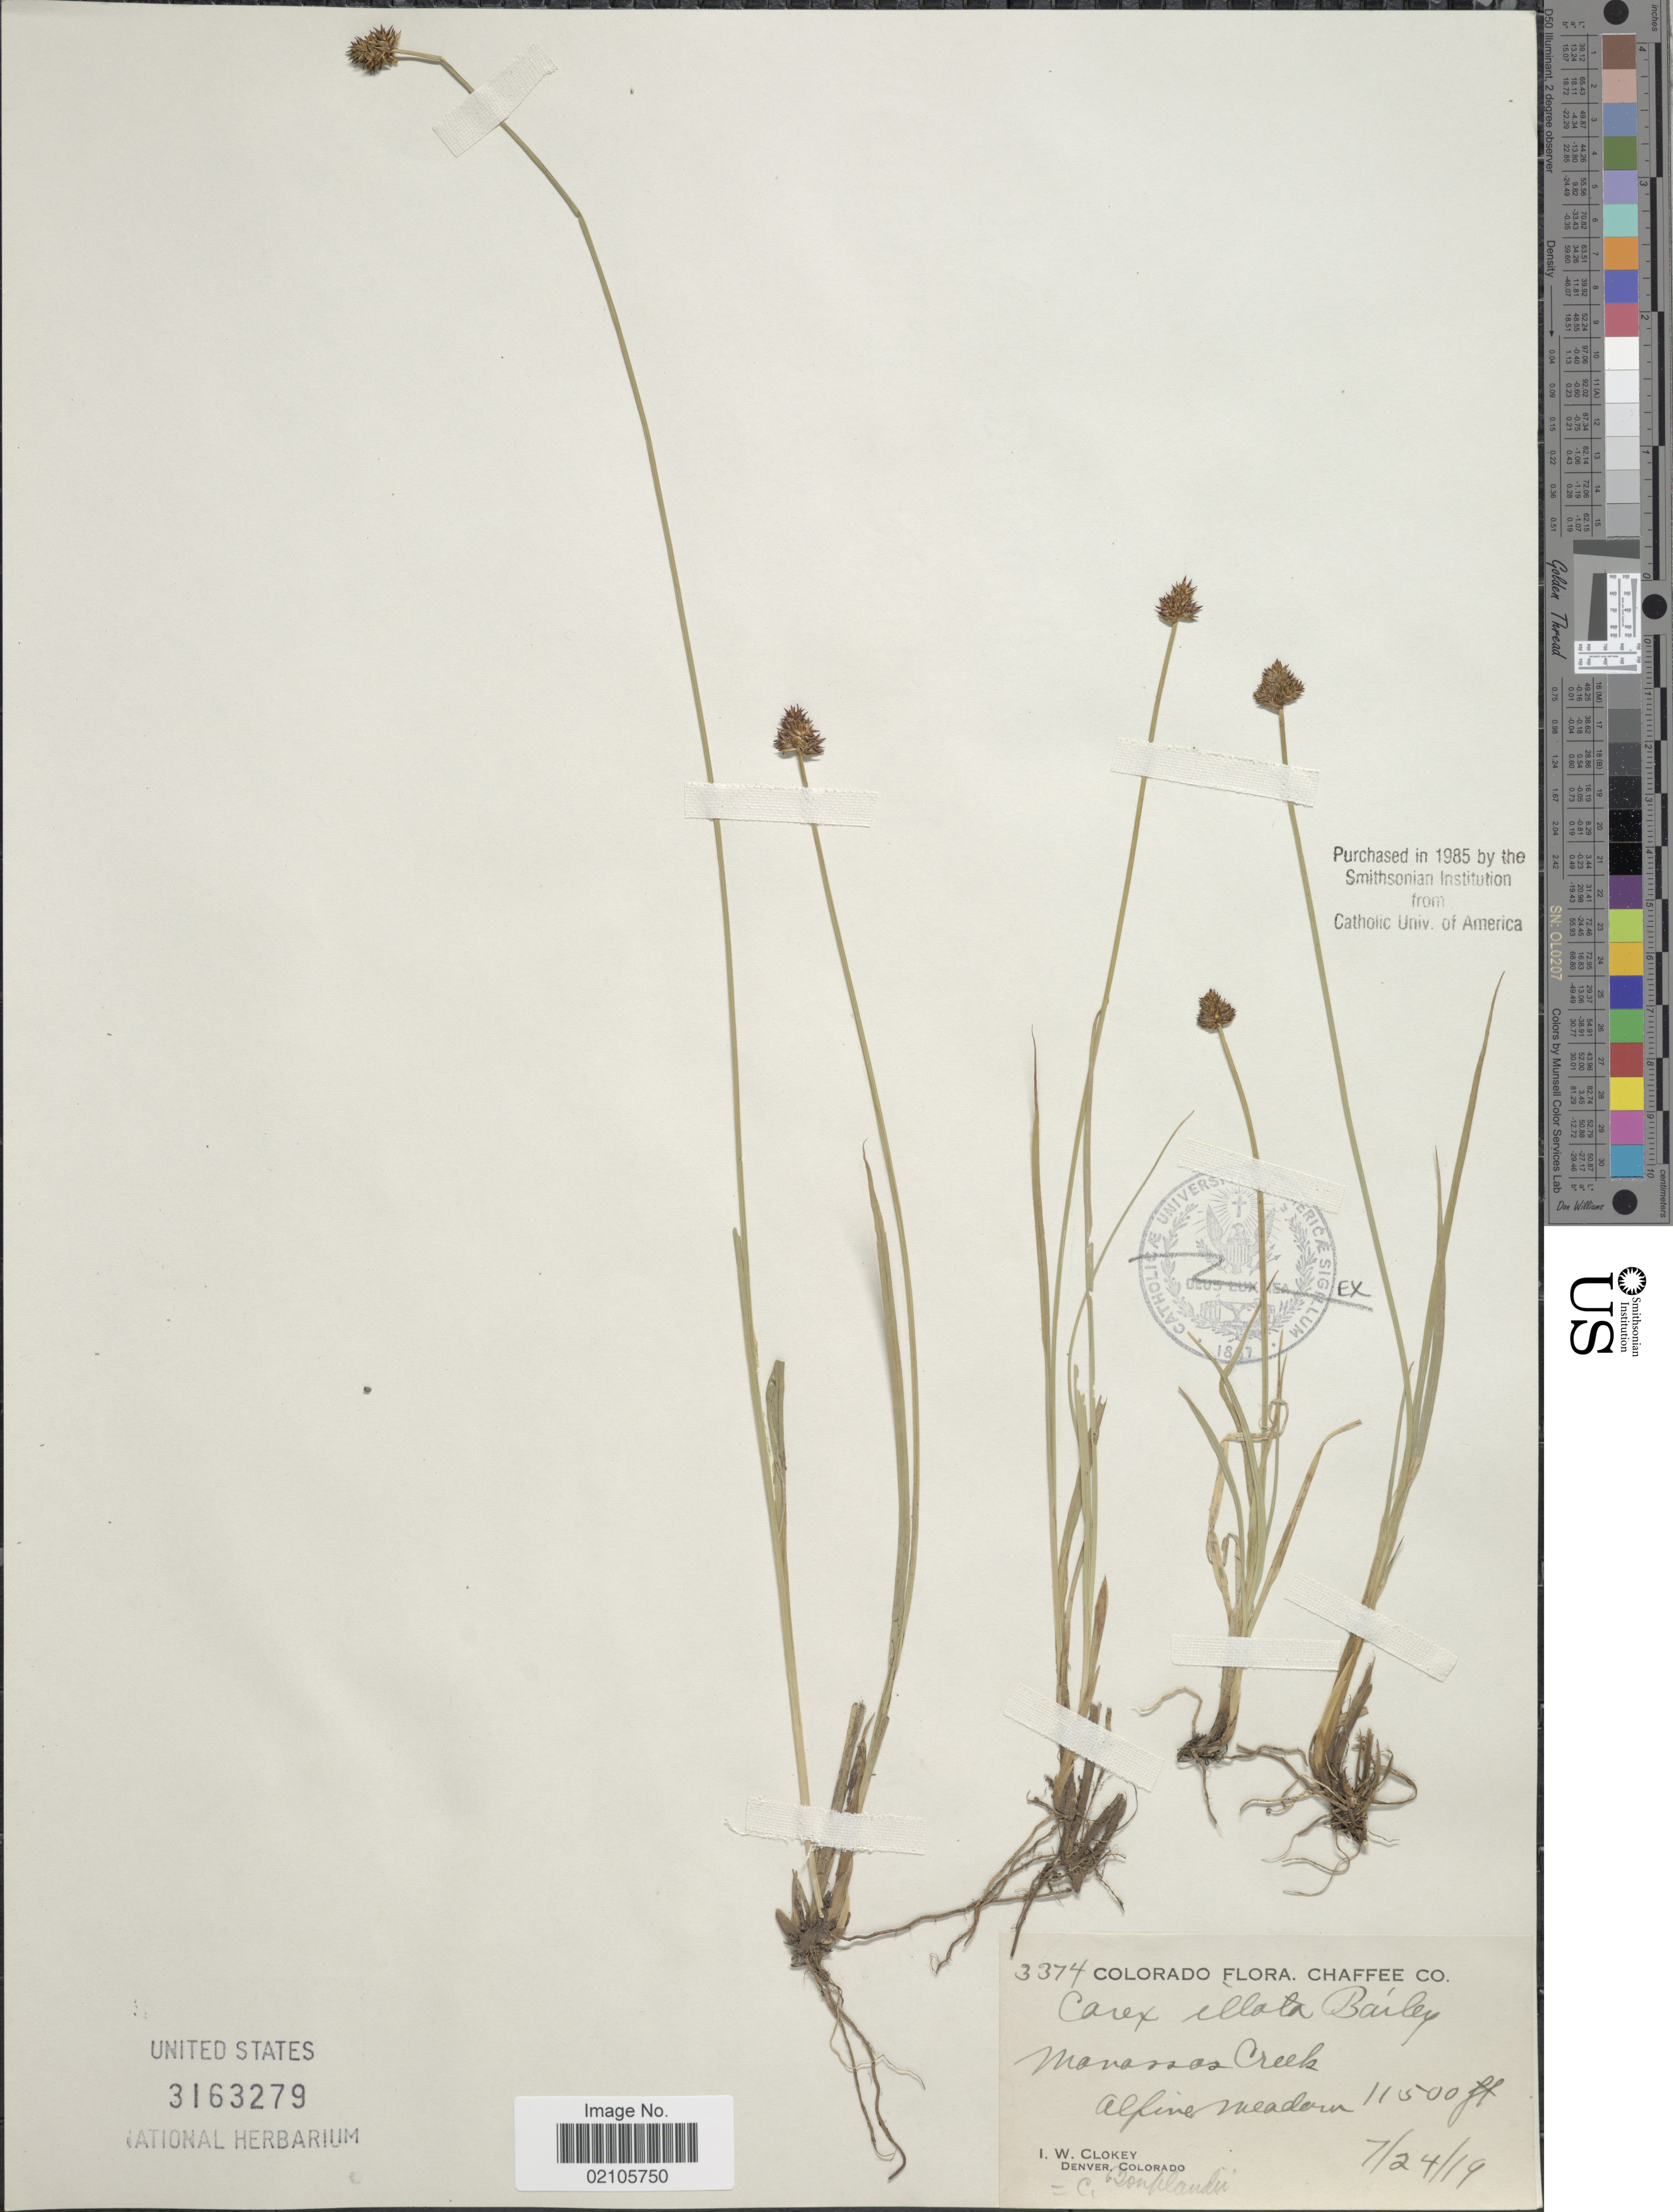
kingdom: Plantae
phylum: Tracheophyta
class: Liliopsida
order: Poales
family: Cyperaceae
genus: Carex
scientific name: Carex bonplandii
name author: Kunth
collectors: I. W. Clokey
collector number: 3374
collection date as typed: Transcribed d/m/y: 24/7/19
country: United States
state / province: Colorado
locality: Chaffee Co., Monarsos Creek, Alpine meadows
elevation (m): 3505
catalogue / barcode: US 3163279